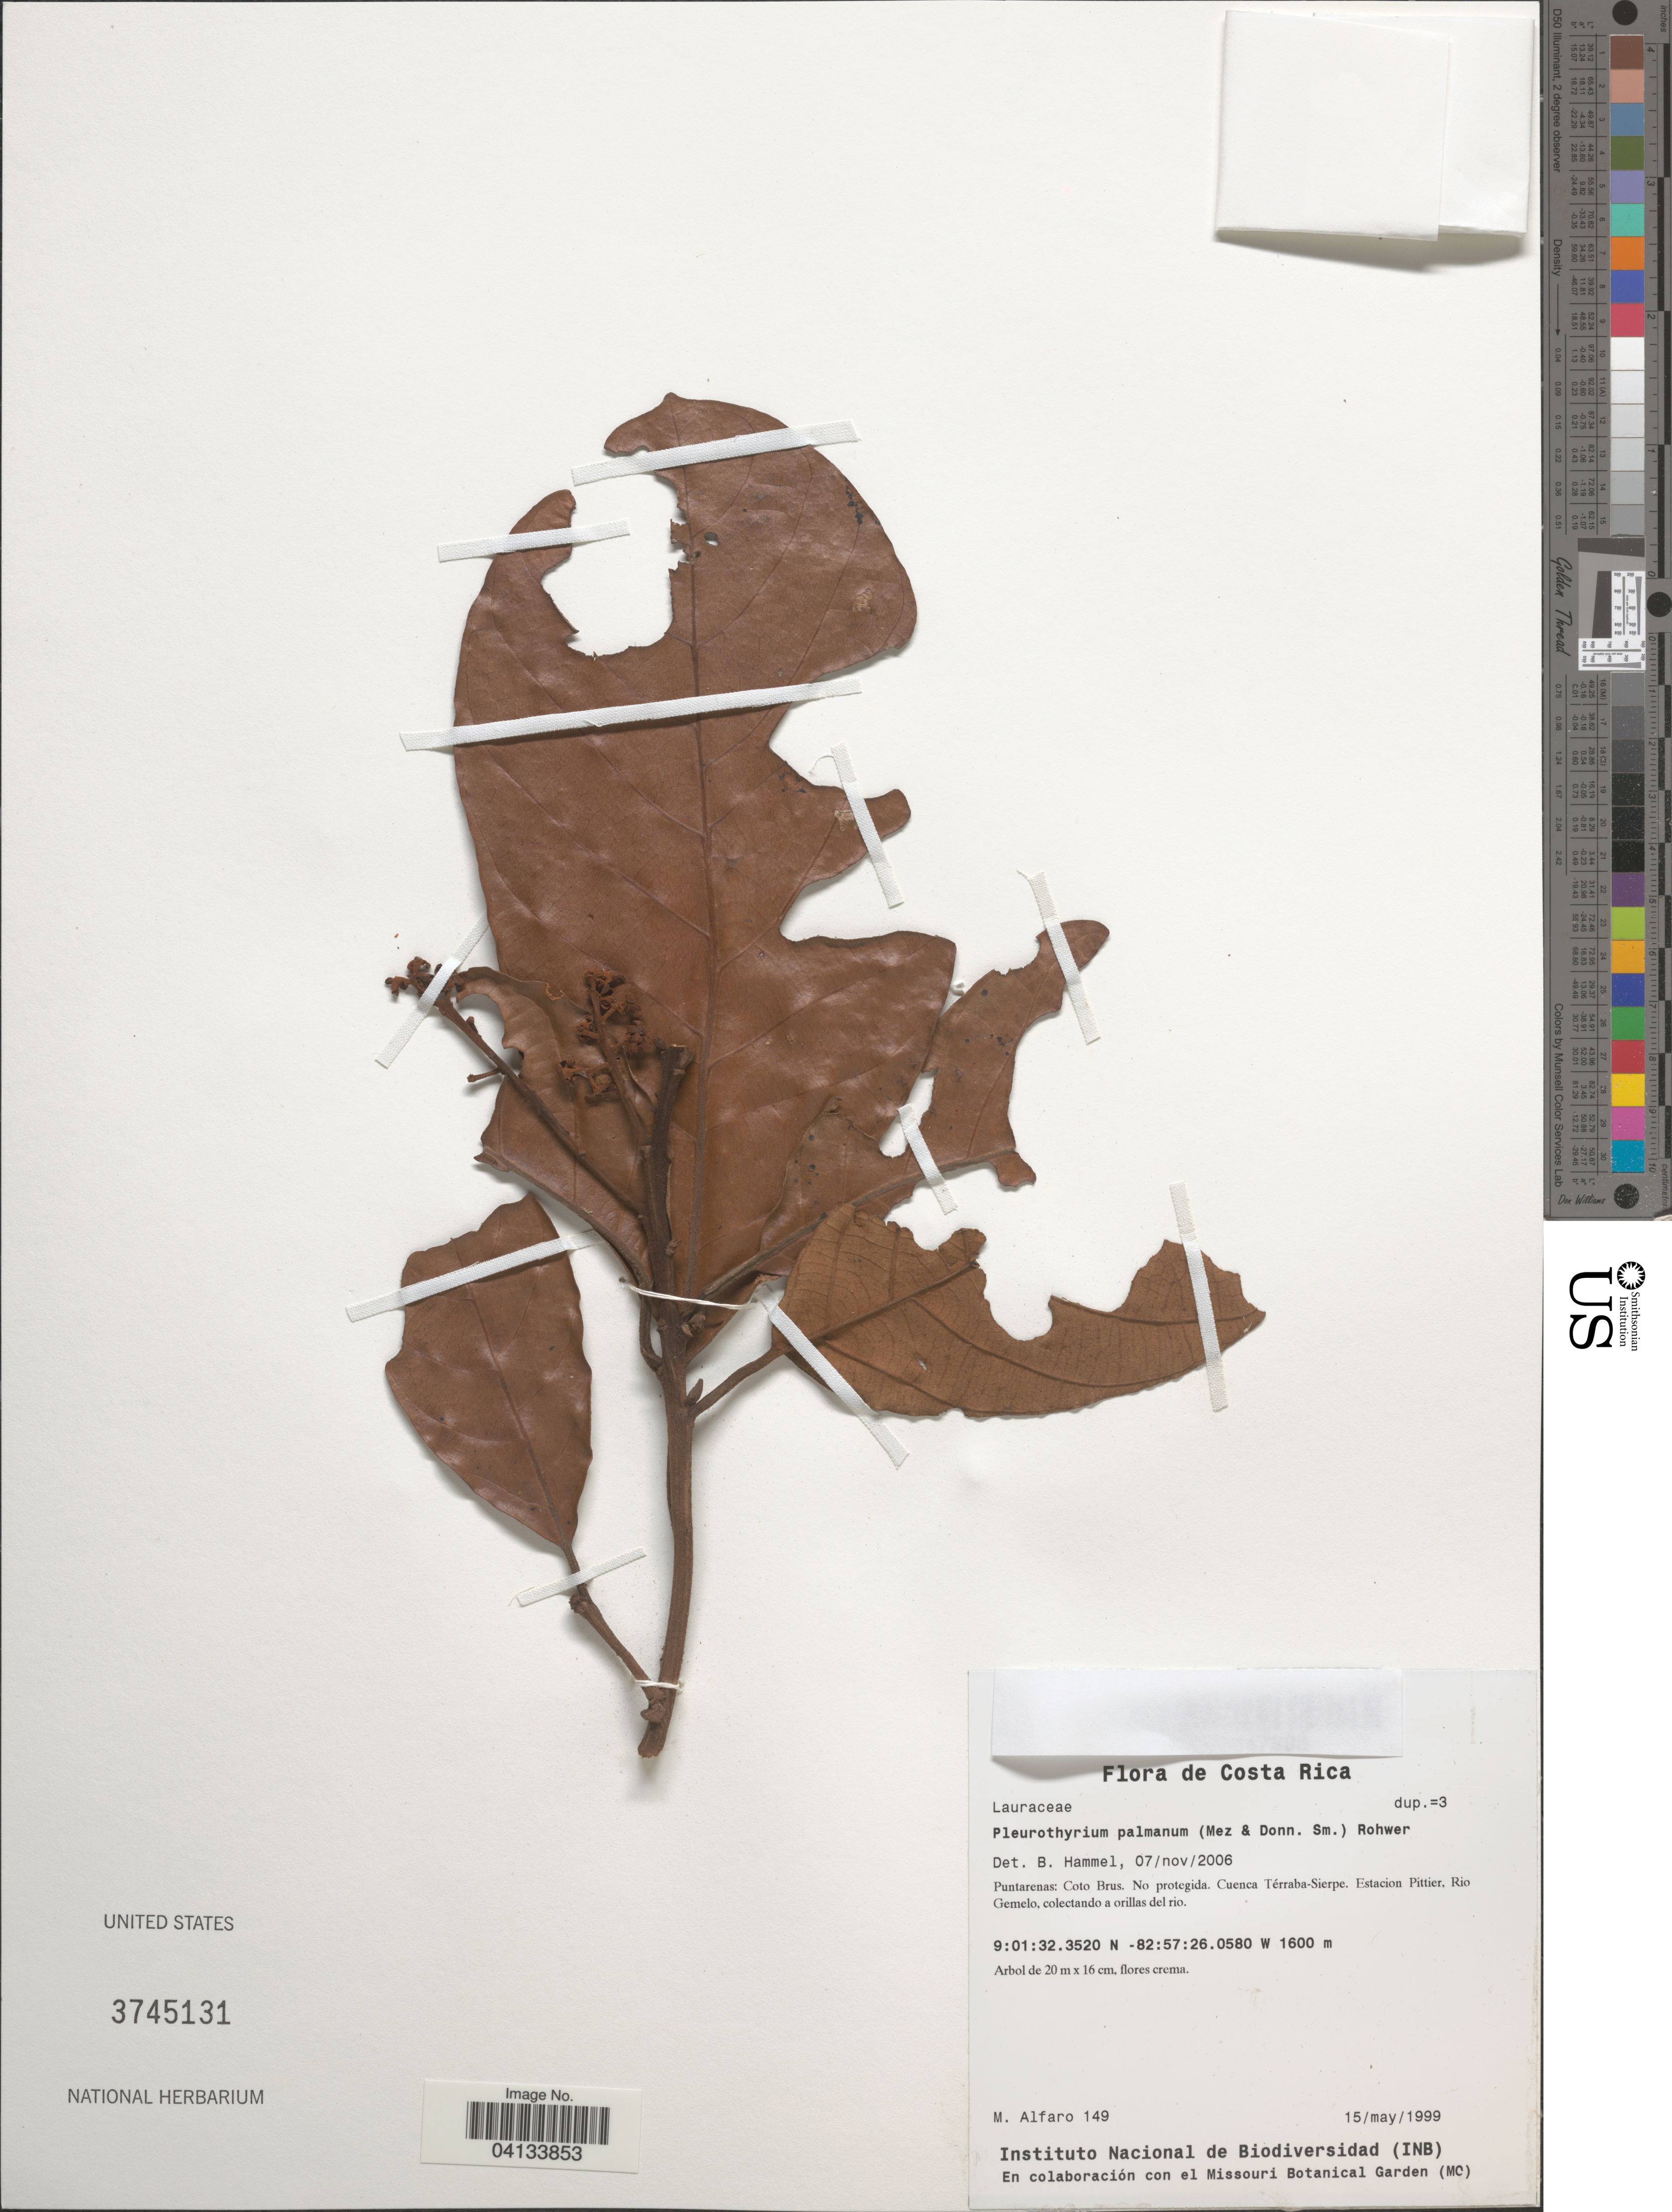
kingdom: Plantae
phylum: Tracheophyta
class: Magnoliopsida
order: Laurales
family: Lauraceae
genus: Pleurothyrium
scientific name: Pleurothyrium palmanum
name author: (Mez & Donn. Sm.) Rohwer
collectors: M. Alfaro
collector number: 149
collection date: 1999-05-15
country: Costa Rica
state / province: Puntarenas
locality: Coto Brus. No protegida. Cuenca Térraba-Sierpe. Estacion Pittier. Rio Gemelo, colectando a orillas del rio.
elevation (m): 1600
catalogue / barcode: US 3745131